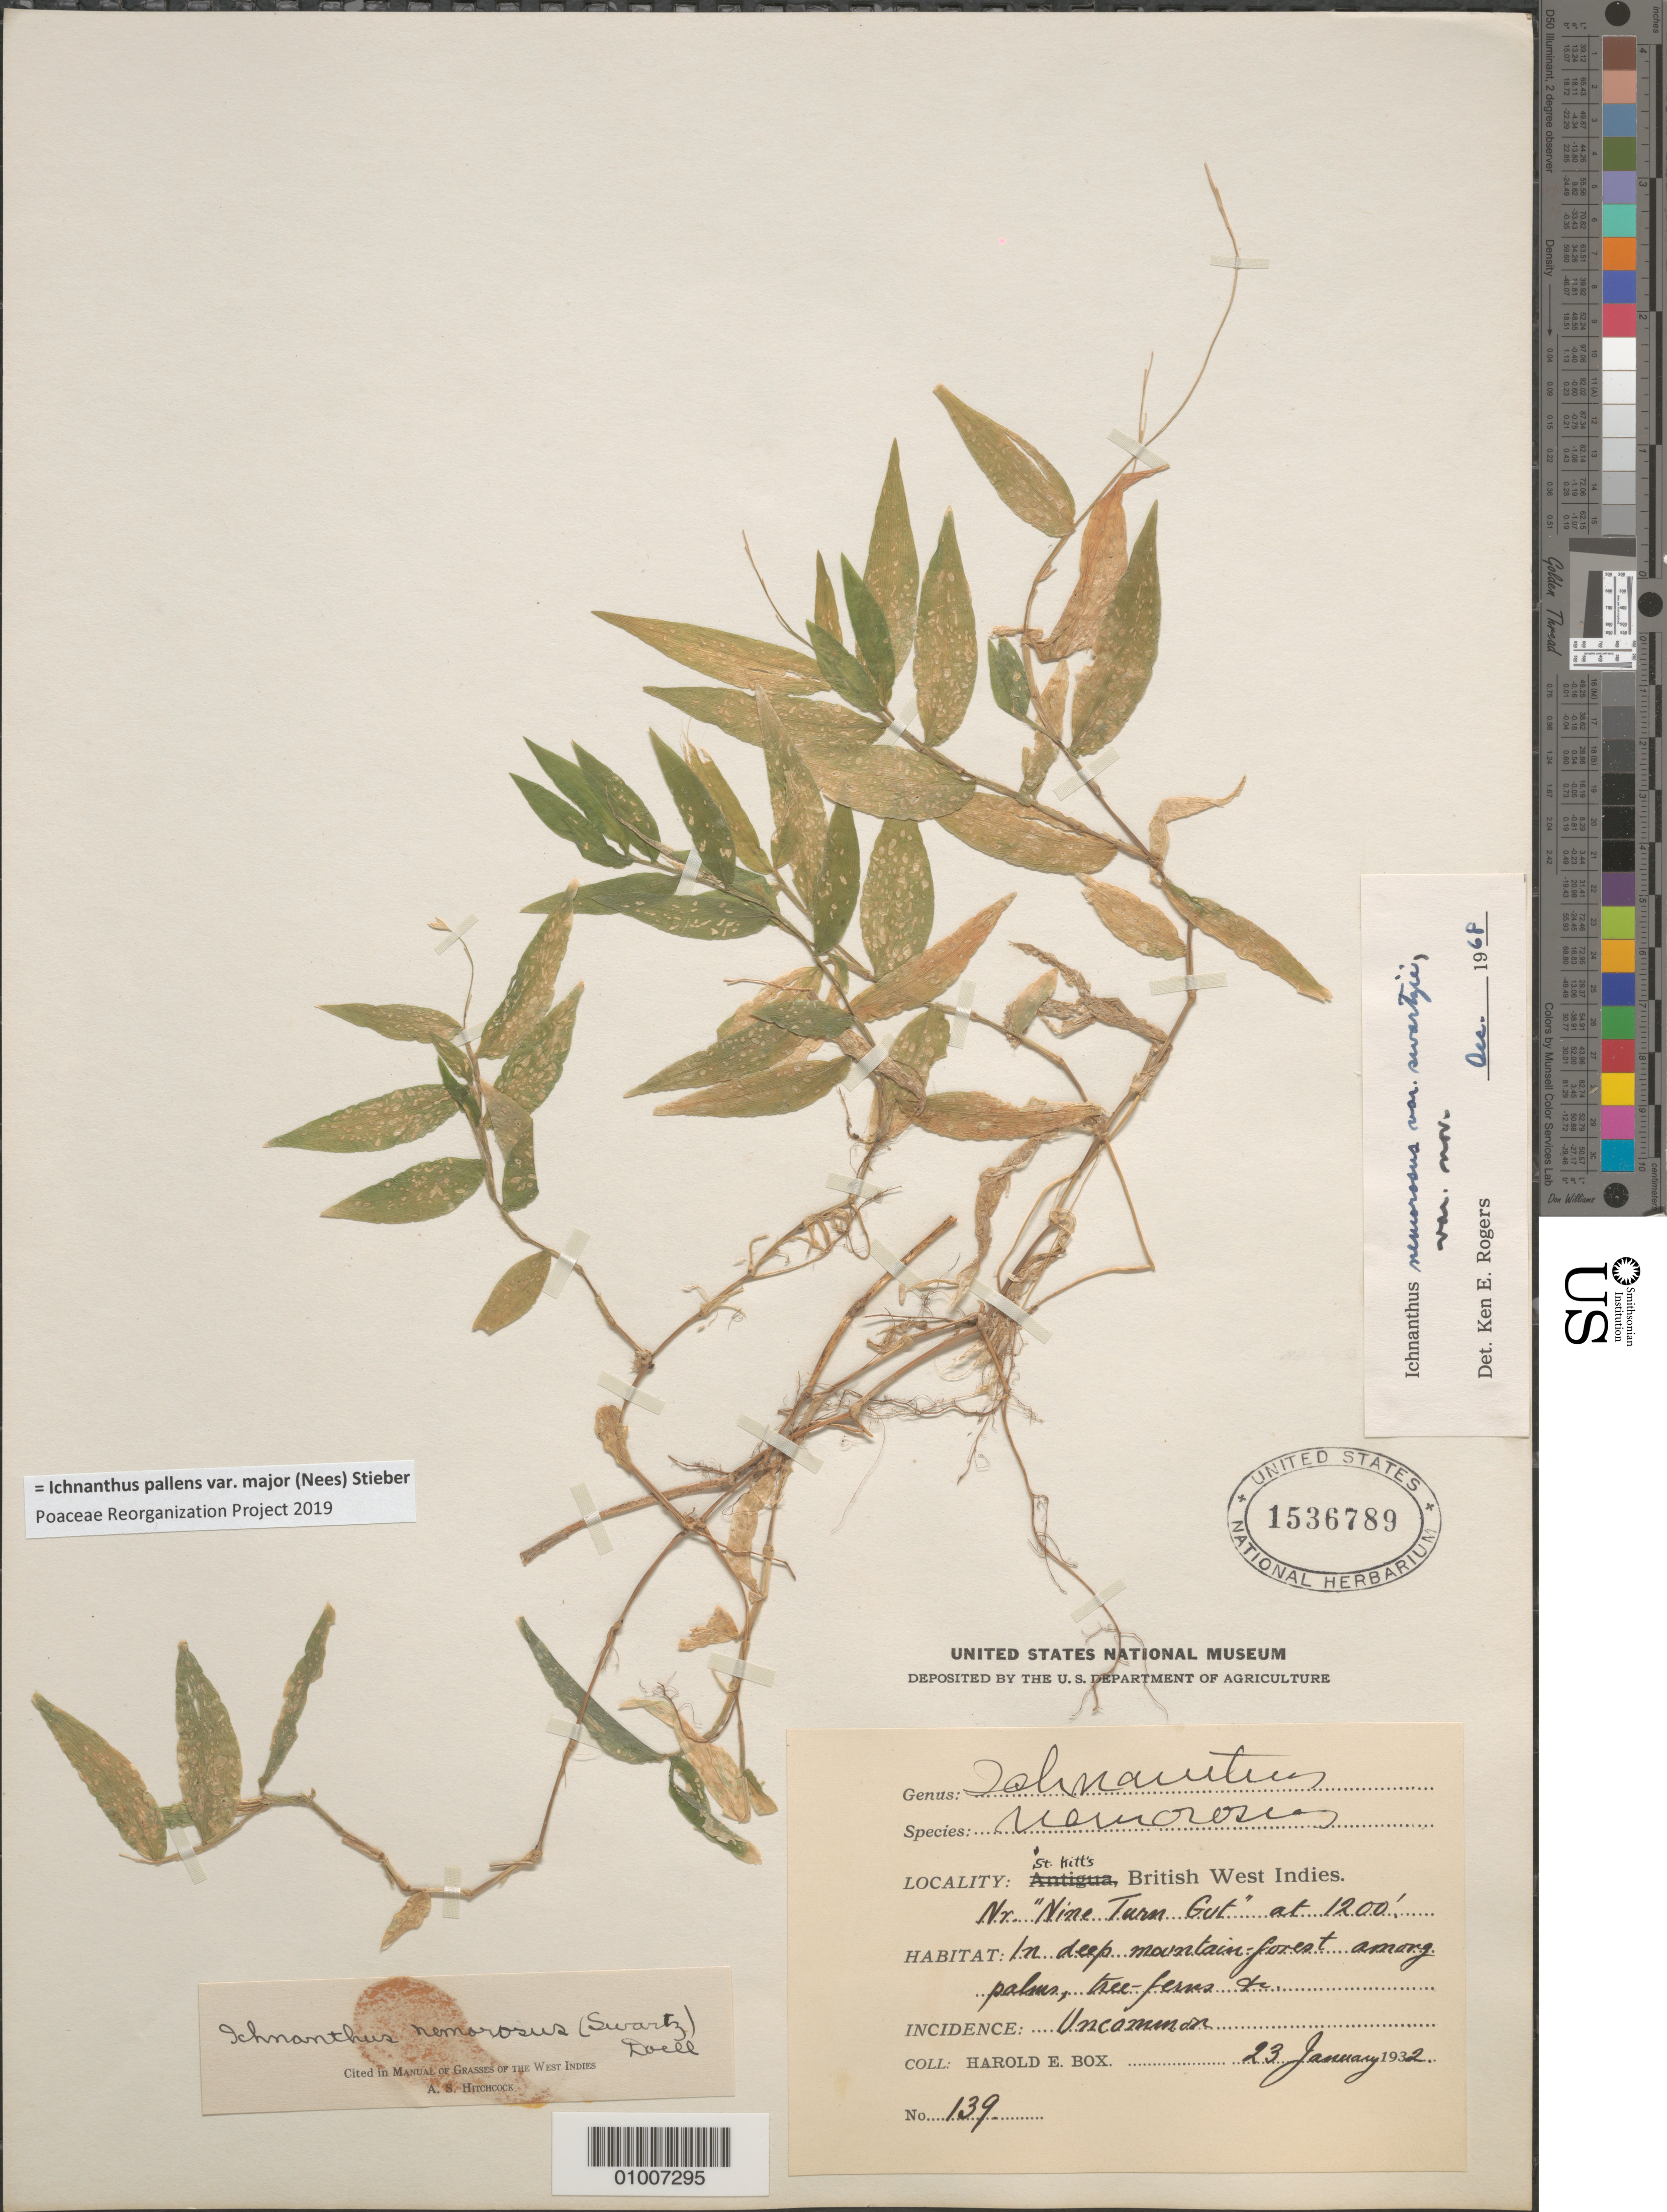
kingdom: Plantae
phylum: Tracheophyta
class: Liliopsida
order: Poales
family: Poaceae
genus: Ichnanthus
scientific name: Ichnanthus nemorosus var. swartzii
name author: K.E. Rogers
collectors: H. E. Box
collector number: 139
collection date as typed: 23 Jan 1932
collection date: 1932-01-23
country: St. Christopher-Nevis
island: St. Christopher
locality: "Nine Turn Gut"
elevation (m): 1200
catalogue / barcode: US 1536789